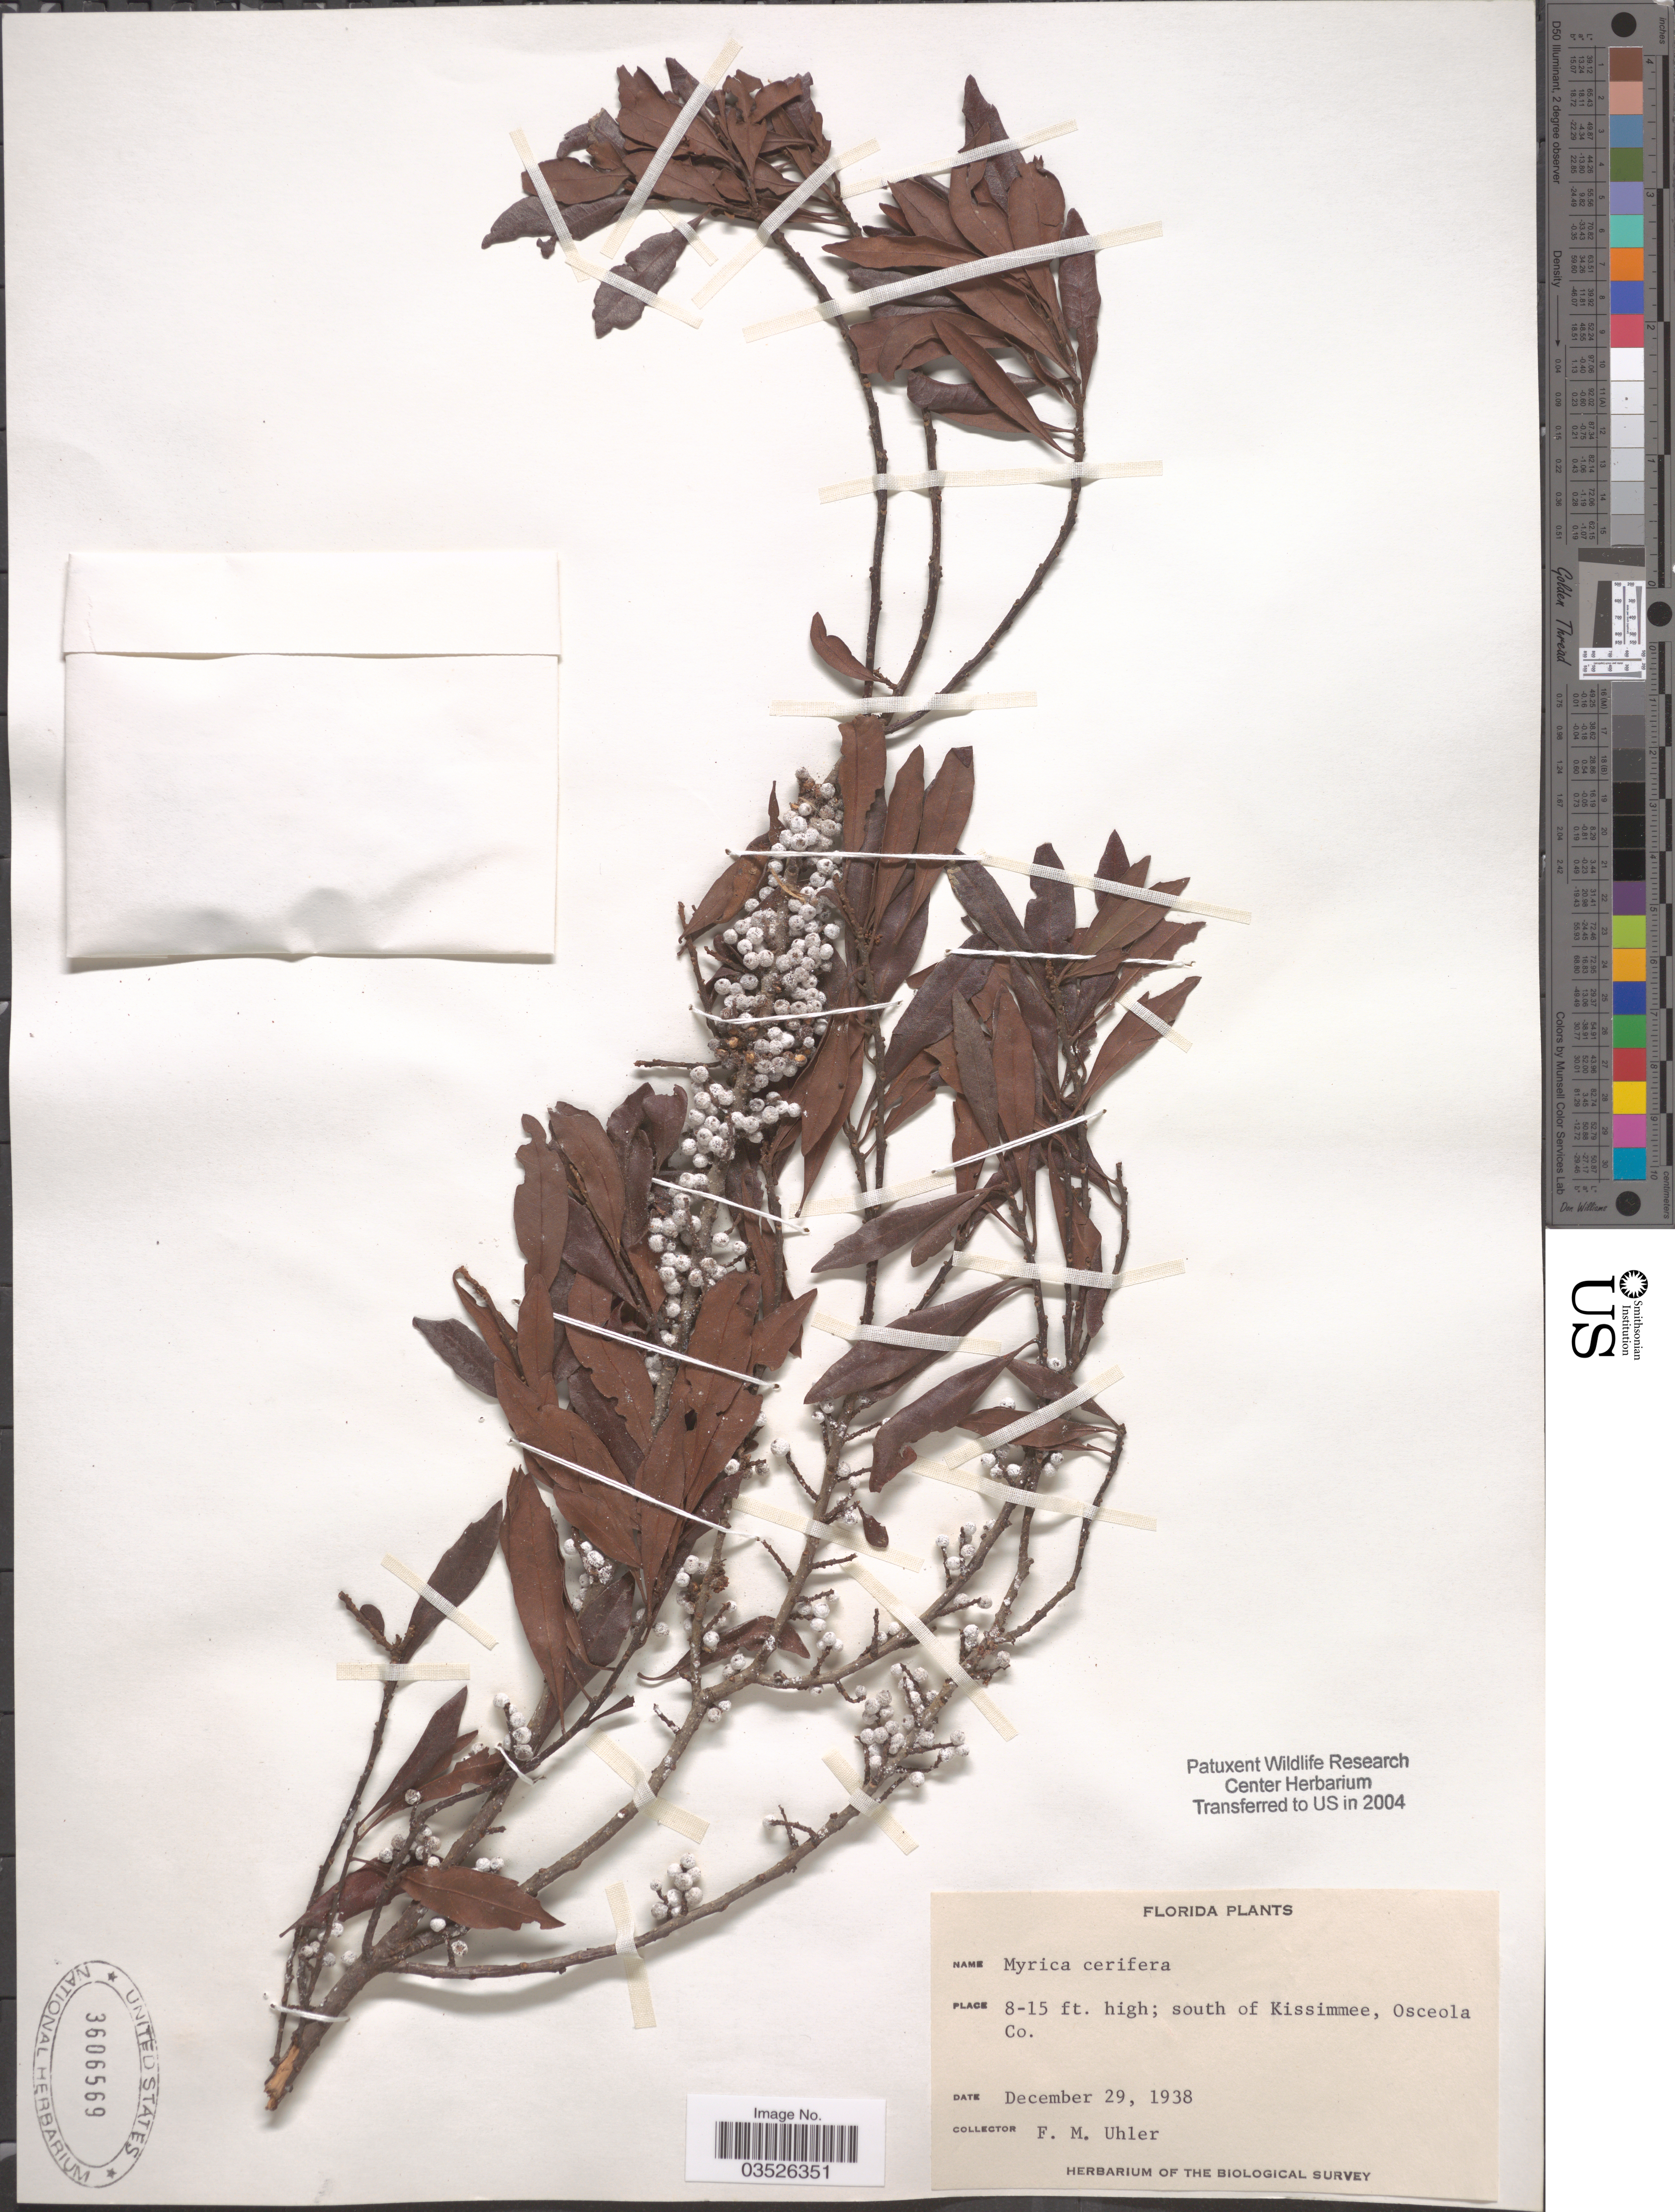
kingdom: Plantae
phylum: Tracheophyta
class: Magnoliopsida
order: Fagales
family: Myricaceae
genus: Morella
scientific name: Morella cerifera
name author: (L.) Small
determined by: Strong, M. T., (US), Smithsonian Institution - National Museum of Natural History (UNITED STATES)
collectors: F. M. Uhler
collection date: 1938-12-29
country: United States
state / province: Florida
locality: South of Kissimmee, Osceola Co.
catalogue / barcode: US 3606569